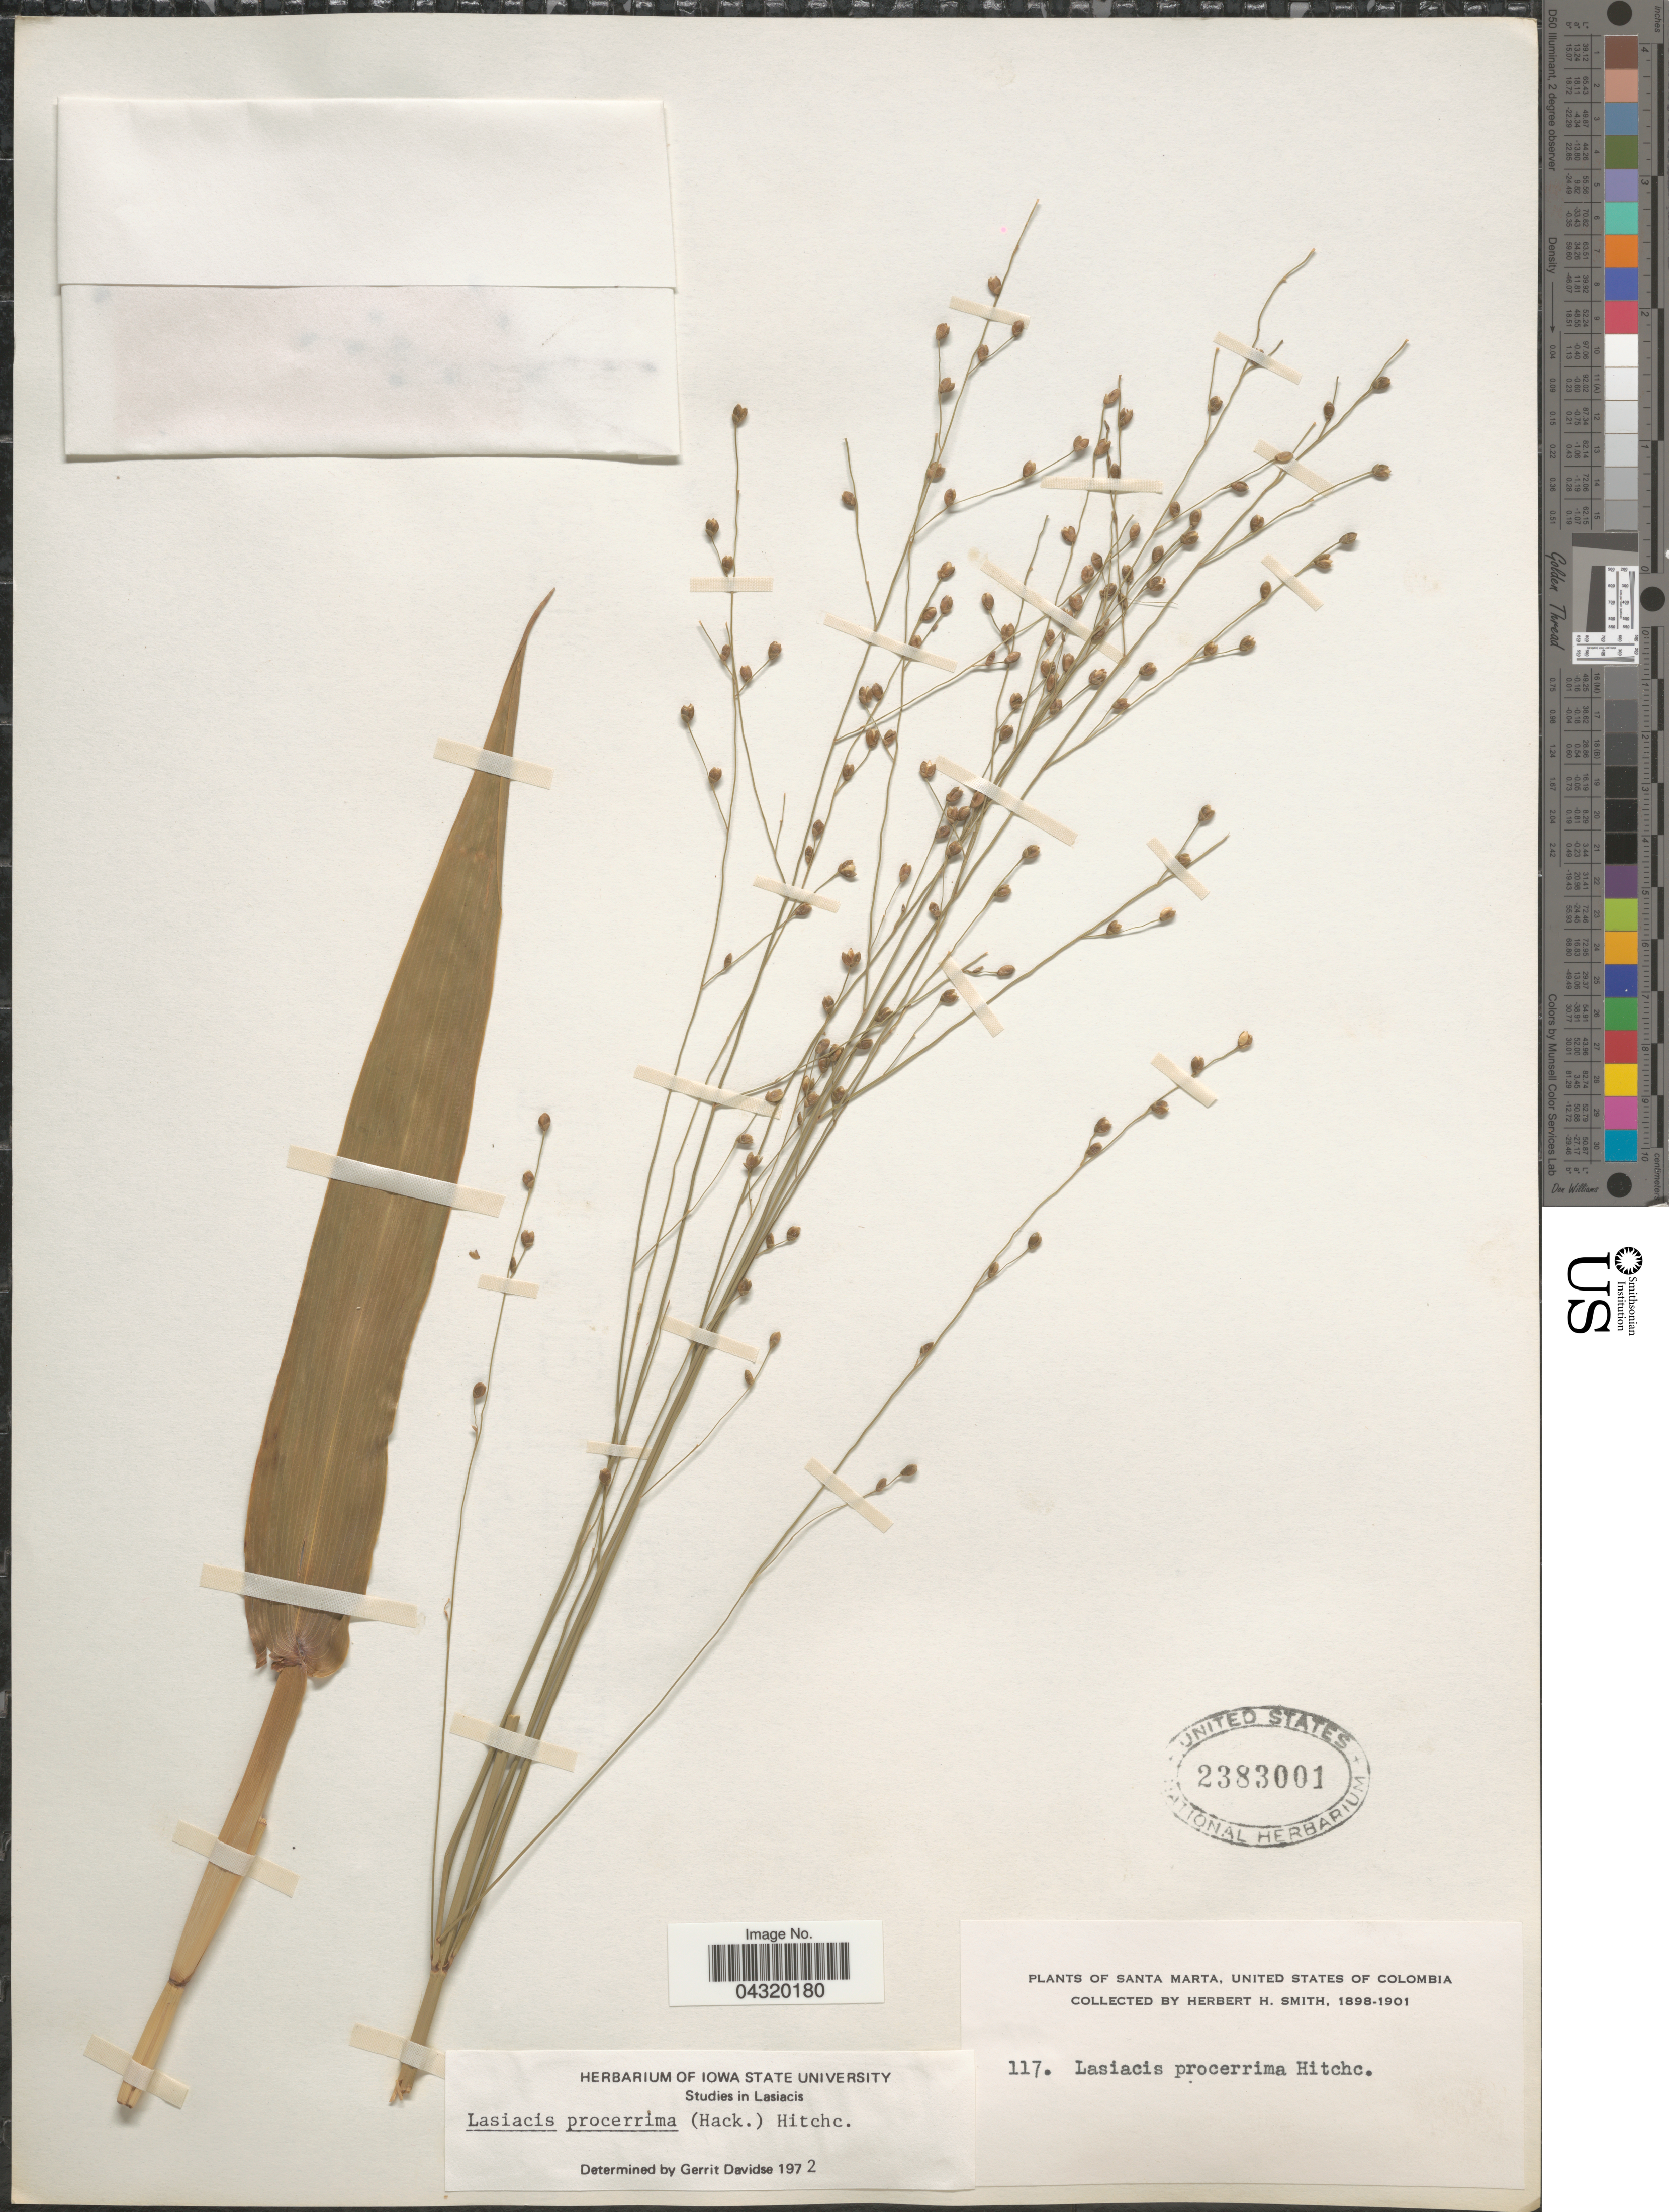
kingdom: Plantae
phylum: Tracheophyta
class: Liliopsida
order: Poales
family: Poaceae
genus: Lasiacis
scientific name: Lasiacis procerrima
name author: (Hack.) Hitchc.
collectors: Herbert H. Smith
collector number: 117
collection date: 1898/1901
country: Colombia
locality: Santa Marta, United States of Colombia.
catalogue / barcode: US 2383001